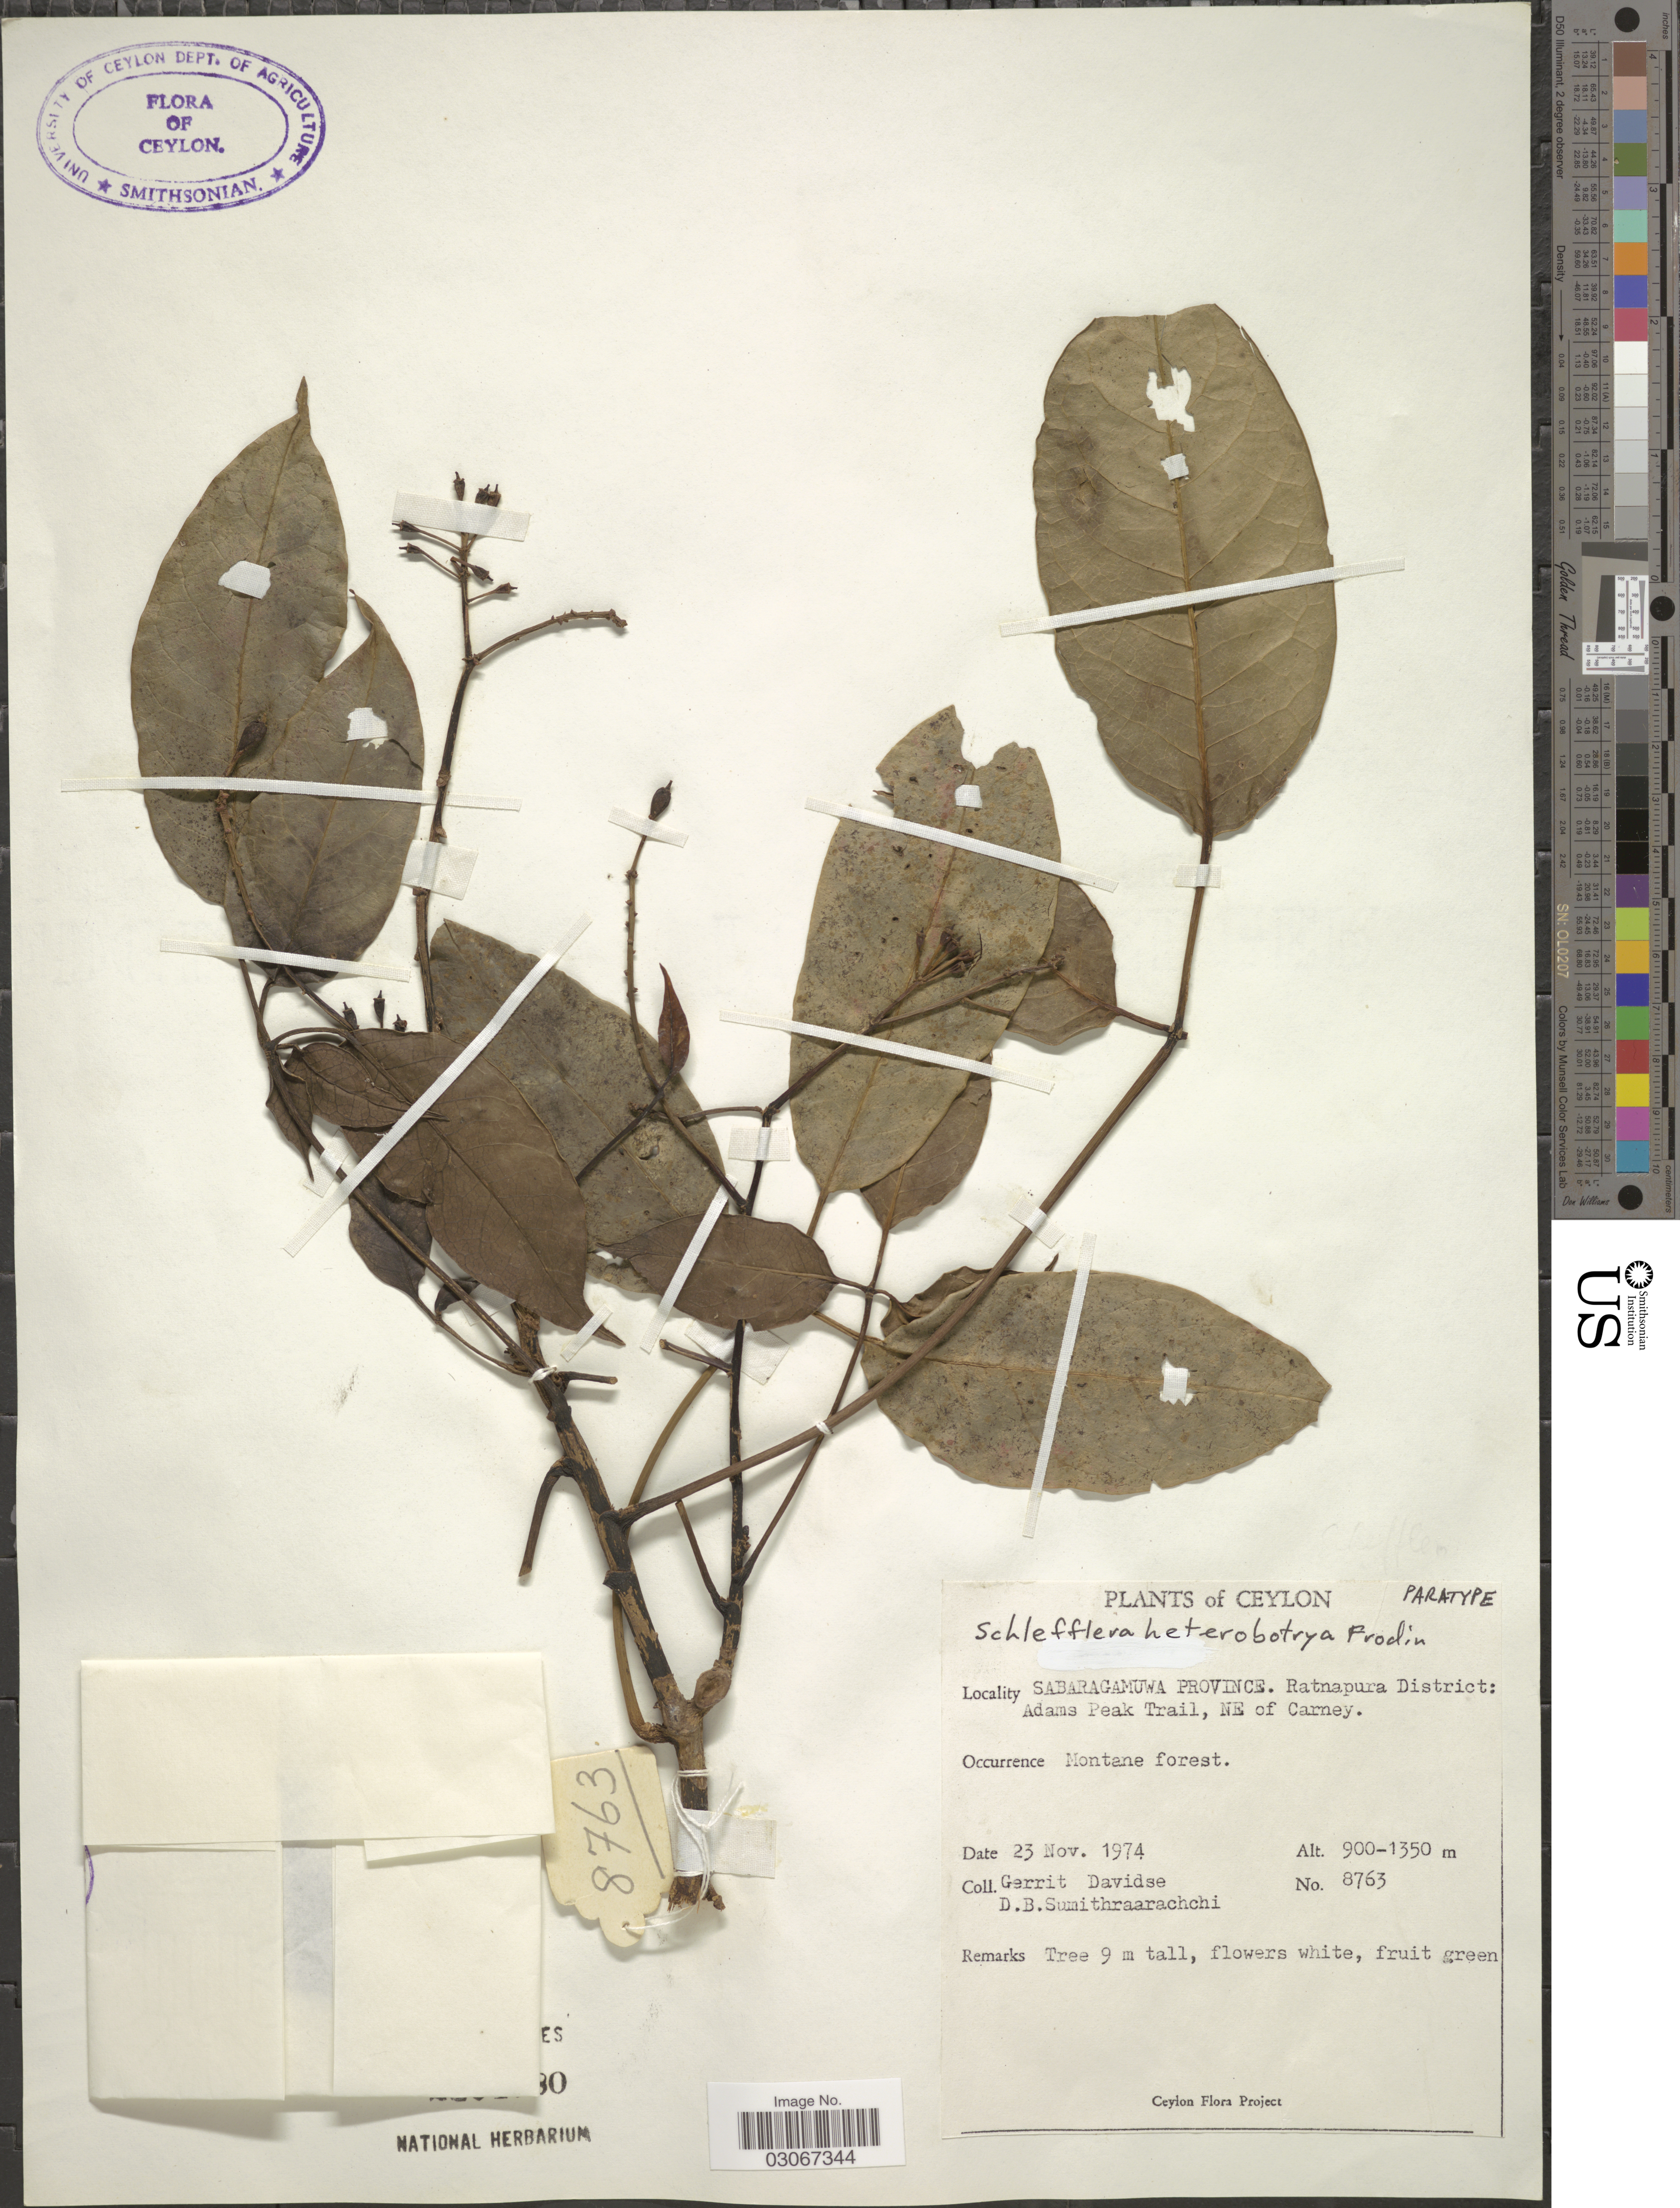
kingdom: Plantae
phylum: Tracheophyta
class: Magnoliopsida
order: Apiales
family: Araliaceae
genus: Schefflera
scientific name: Schefflera heterobotrya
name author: Frodin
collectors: G. Davidse & D. B. Sumithraarachchi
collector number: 8763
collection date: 1974-11-23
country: Sri Lanka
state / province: Sabaragamuwa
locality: Ceylon, Sabaragamuwa Province, Ratnapura District: Adams Peak Trail, NE of Carney.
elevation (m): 900